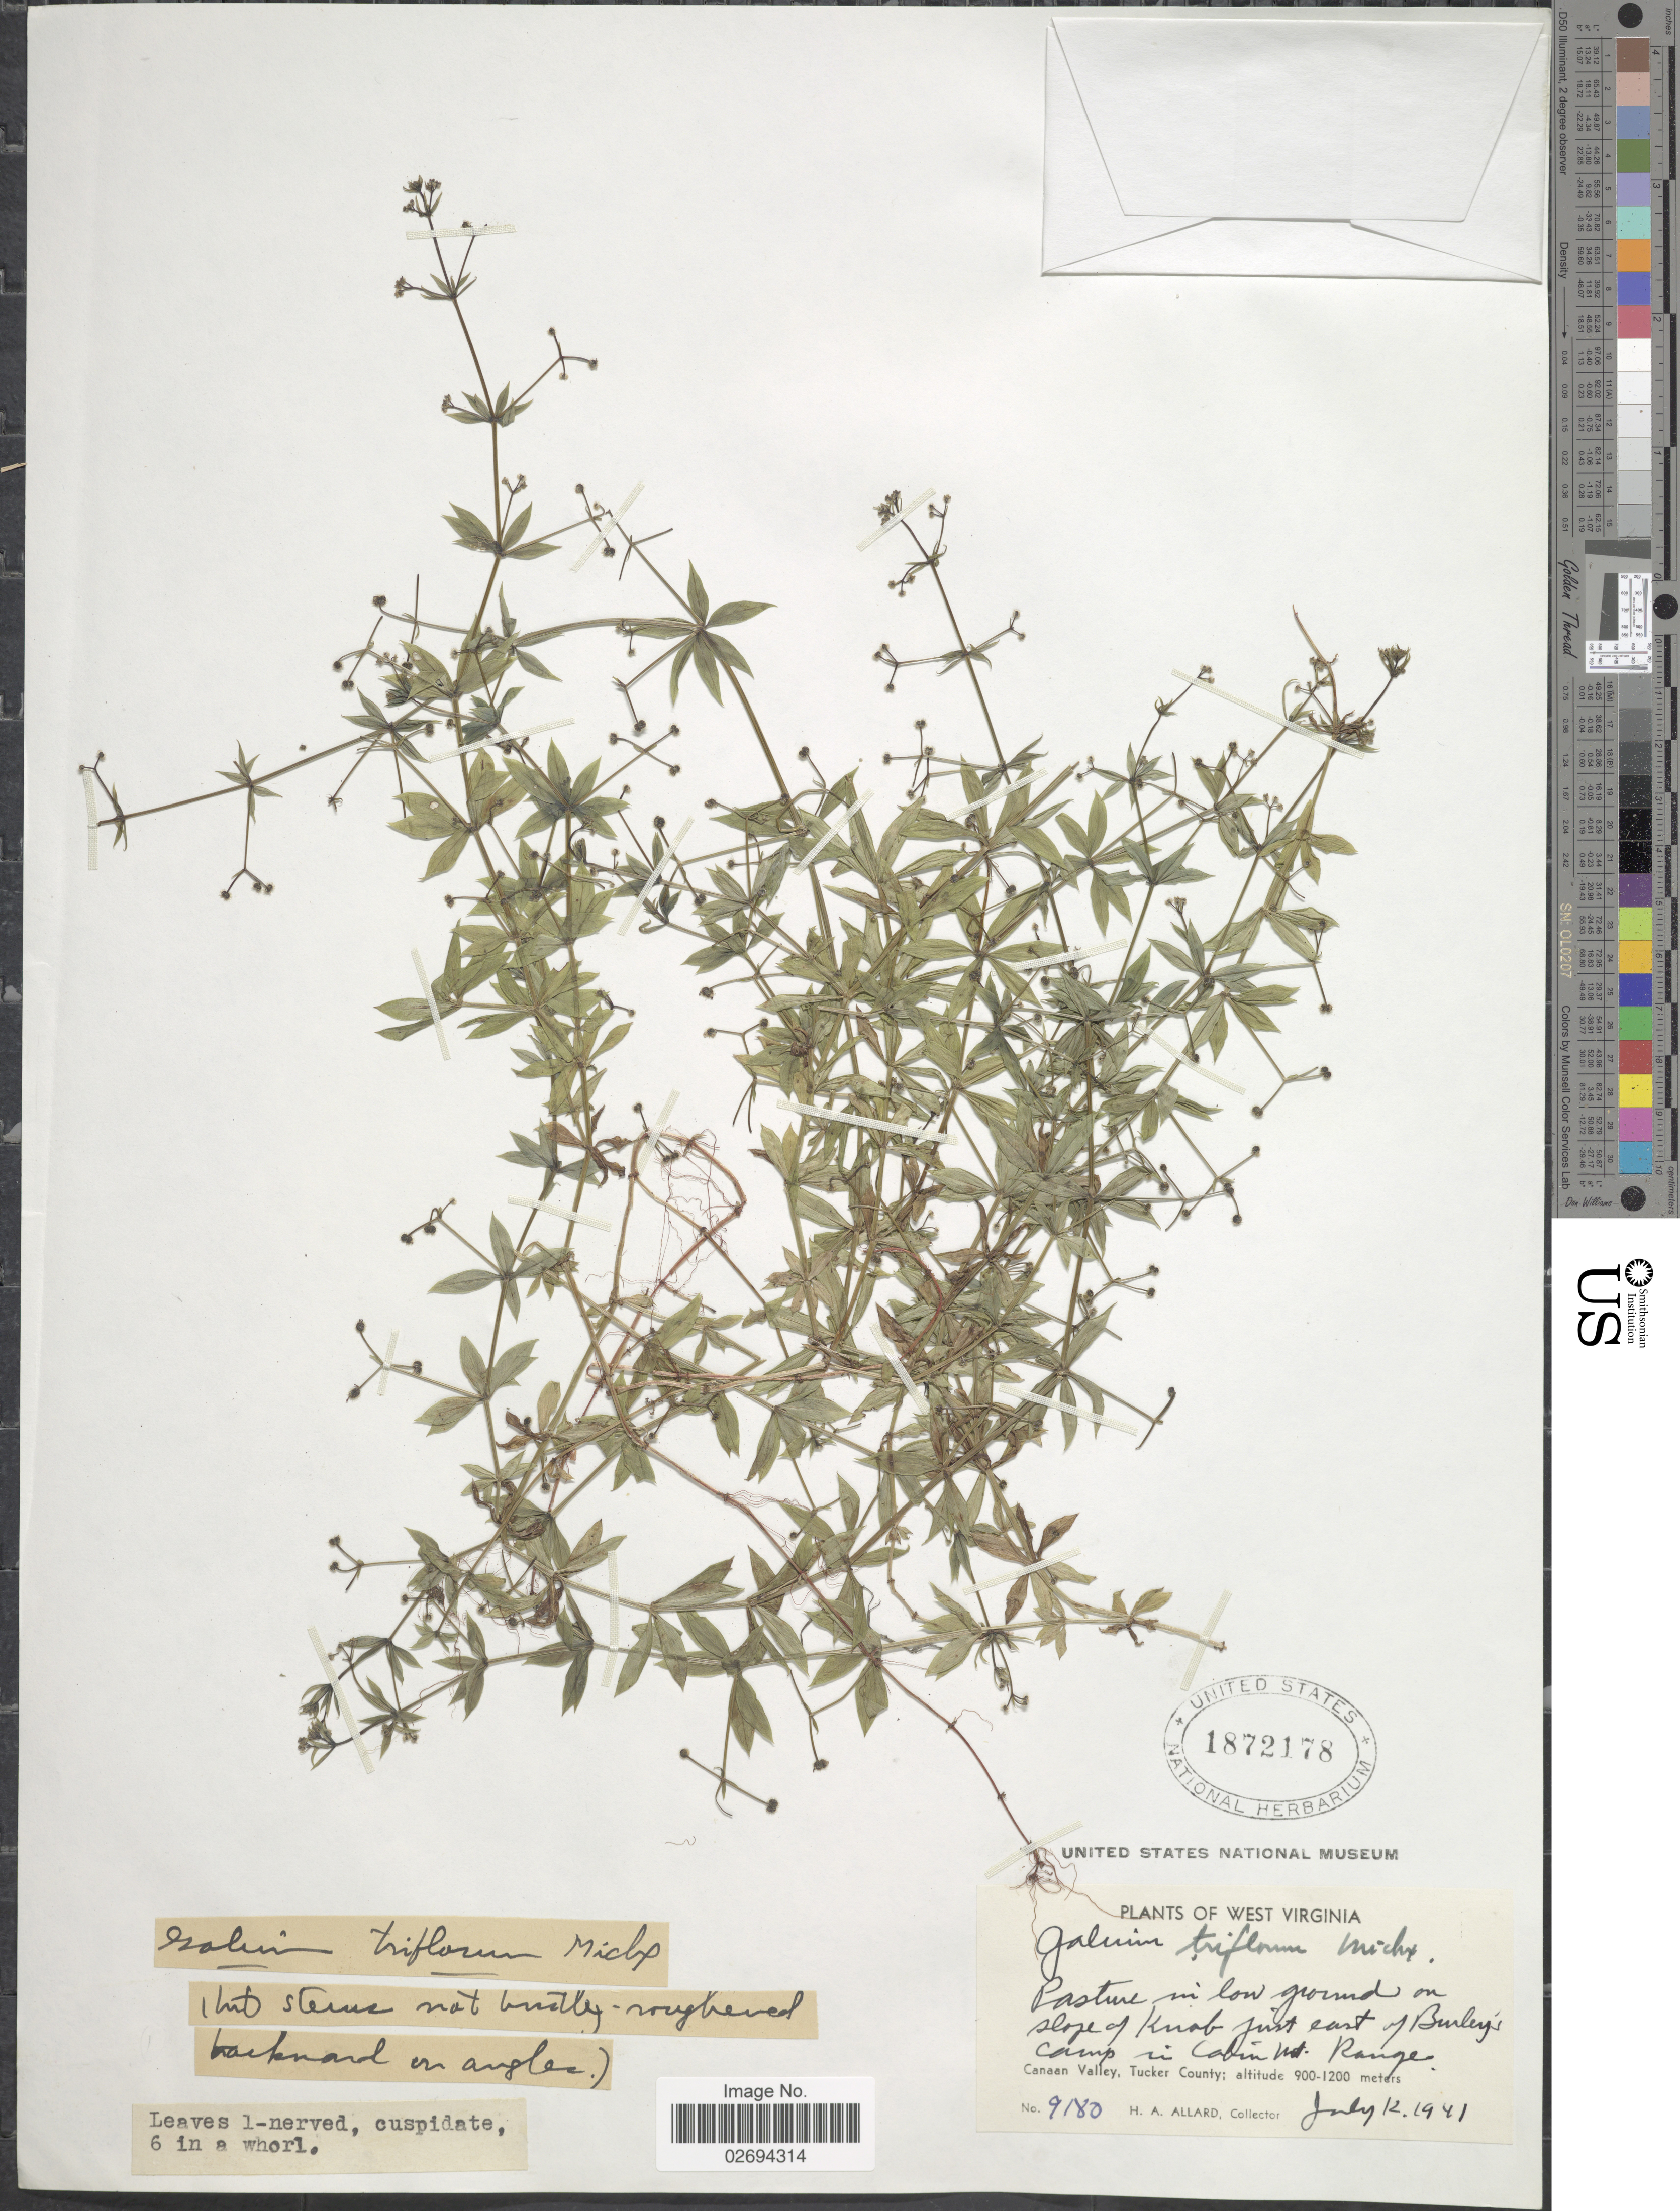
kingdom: Plantae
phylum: Tracheophyta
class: Magnoliopsida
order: Gentianales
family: Rubiaceae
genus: Galium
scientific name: Galium triflorum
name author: Michx.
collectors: H. A. Allard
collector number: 9180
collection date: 1941-07-12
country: United States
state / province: West Virginia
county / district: Tucker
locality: Pasture in low ground on slope of Knob just east of Burley's Camp in Cabin Mt. Range. Canaan Valley, Tucker County.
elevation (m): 900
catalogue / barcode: US 1872178